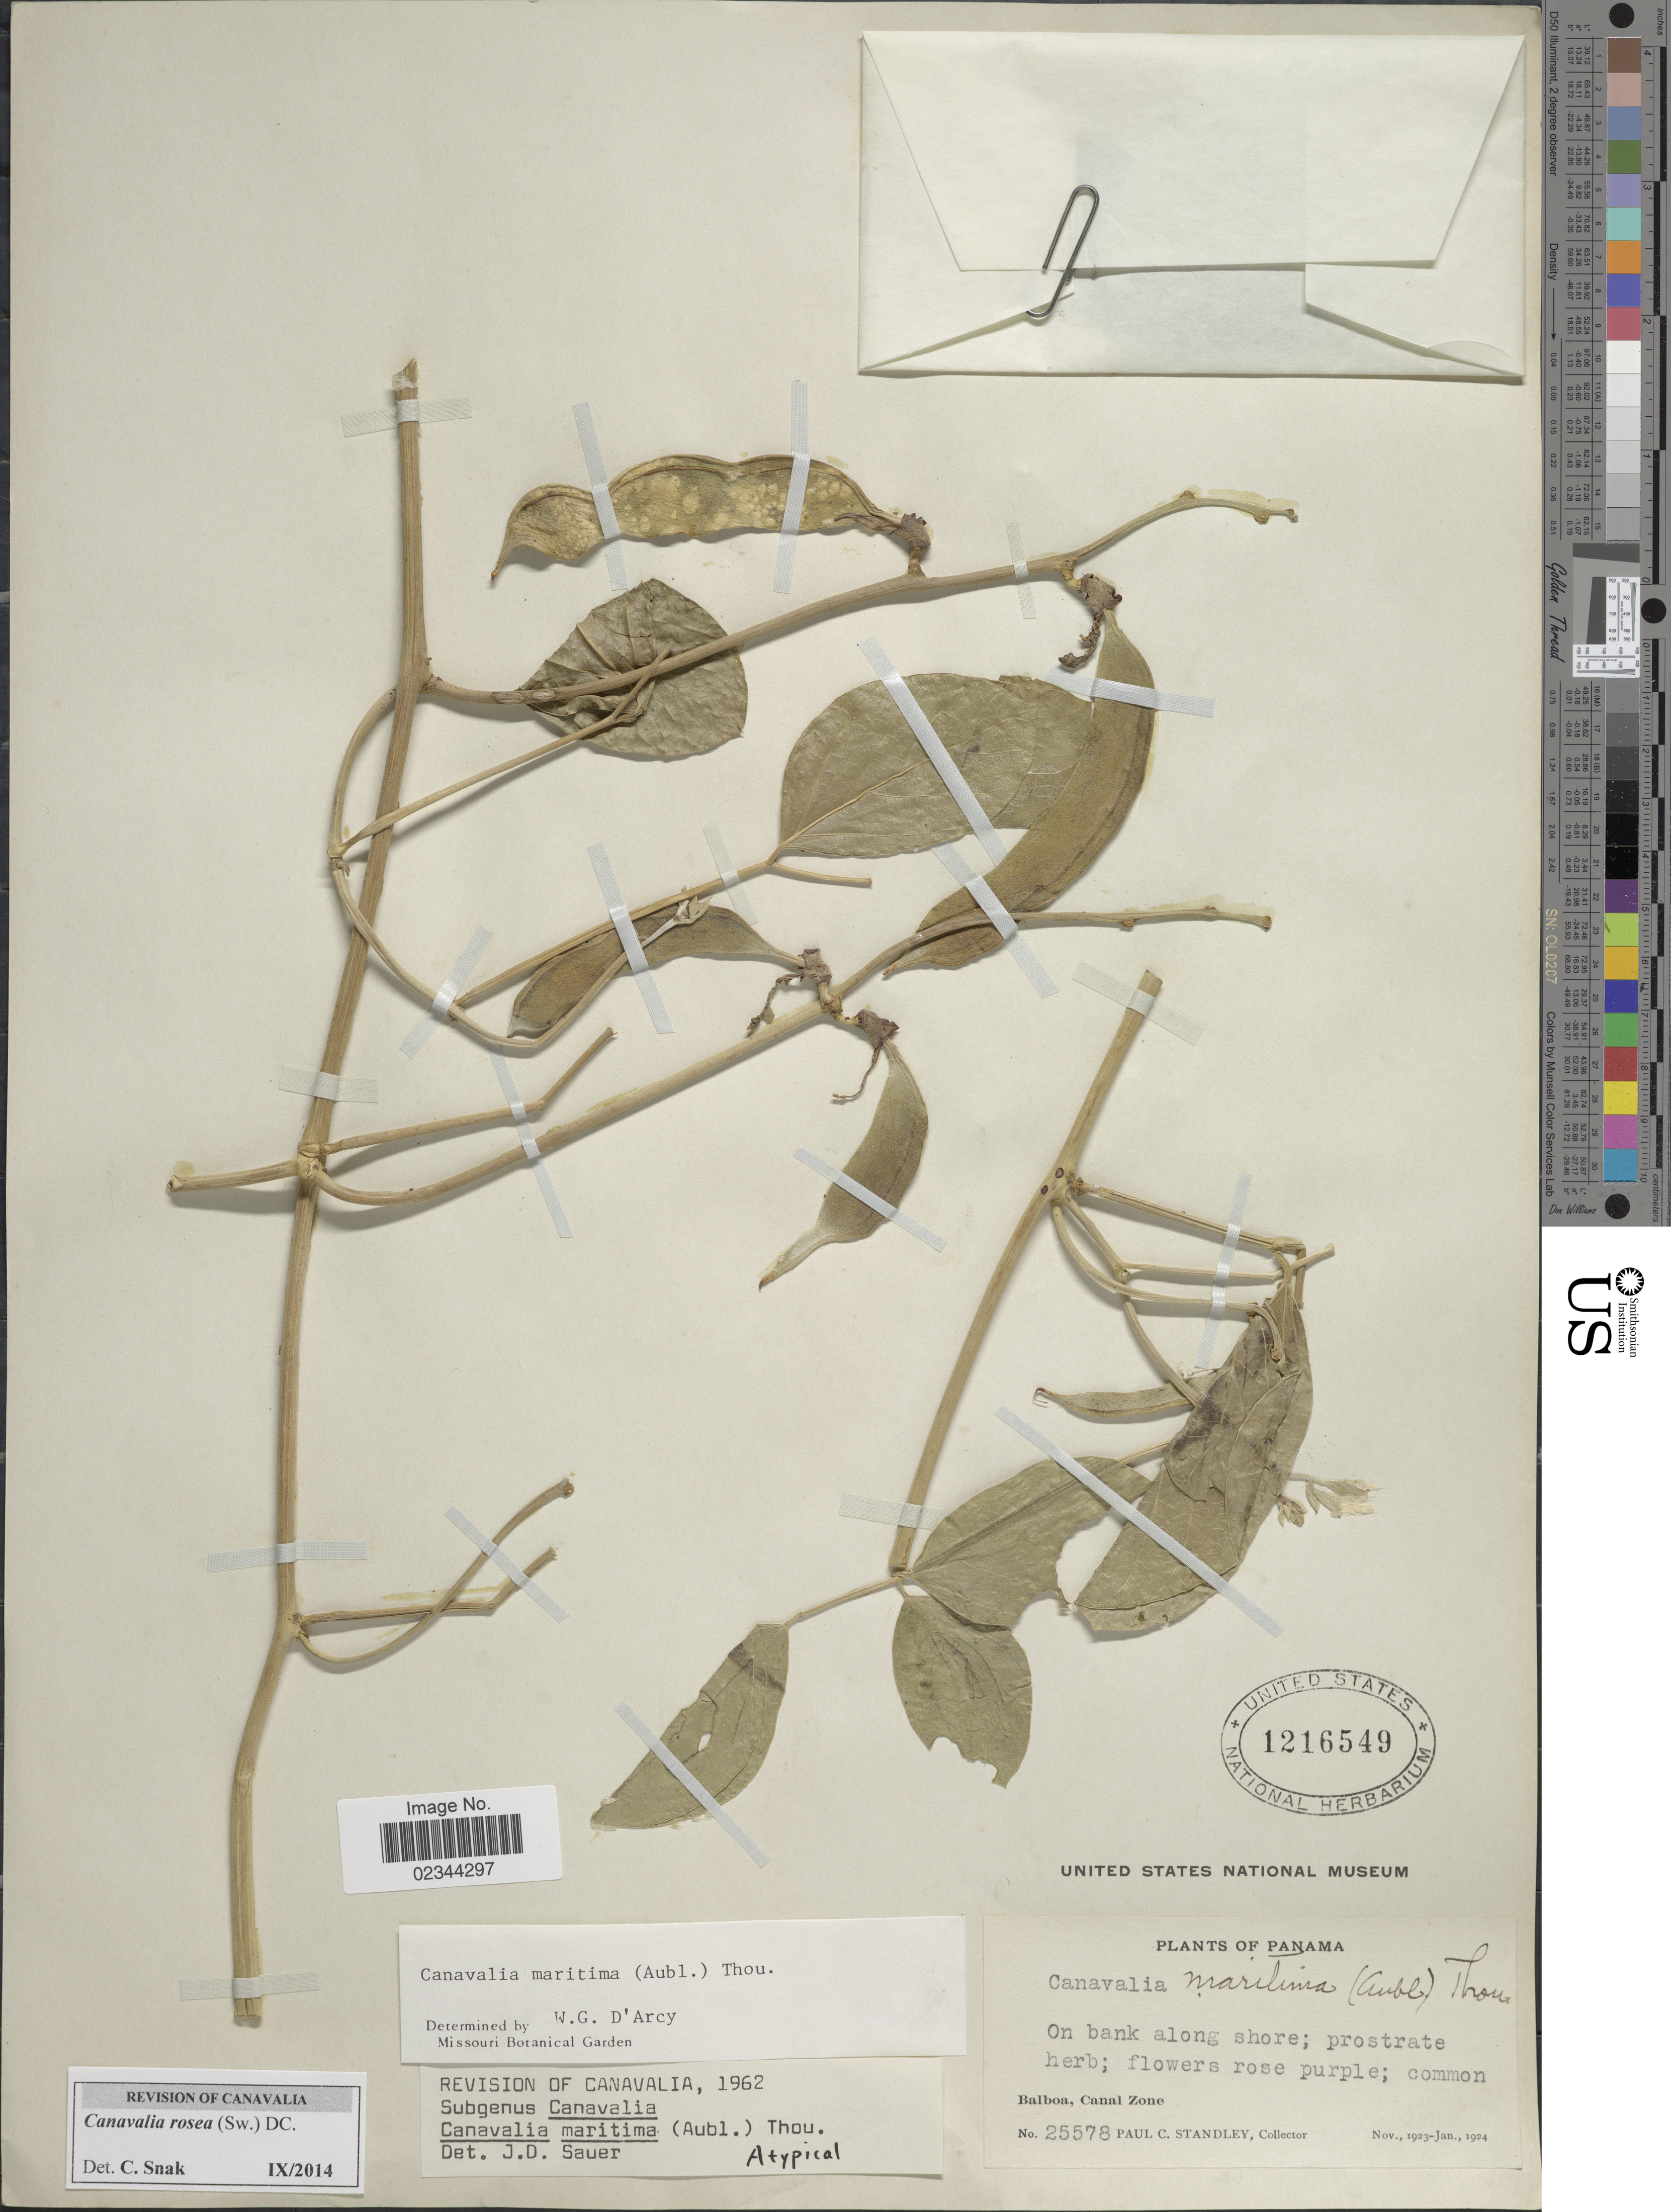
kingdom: Plantae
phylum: Tracheophyta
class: Magnoliopsida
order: Fabales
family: Fabaceae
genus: Canavalia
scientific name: Canavalia rosea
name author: (Sw.) DC.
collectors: P. C. Standley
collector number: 25578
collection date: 1923-11/1924-01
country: Panama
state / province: Colón / Panamá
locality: On bank along shore, Balboa, Canal Zone.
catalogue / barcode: US 1216549